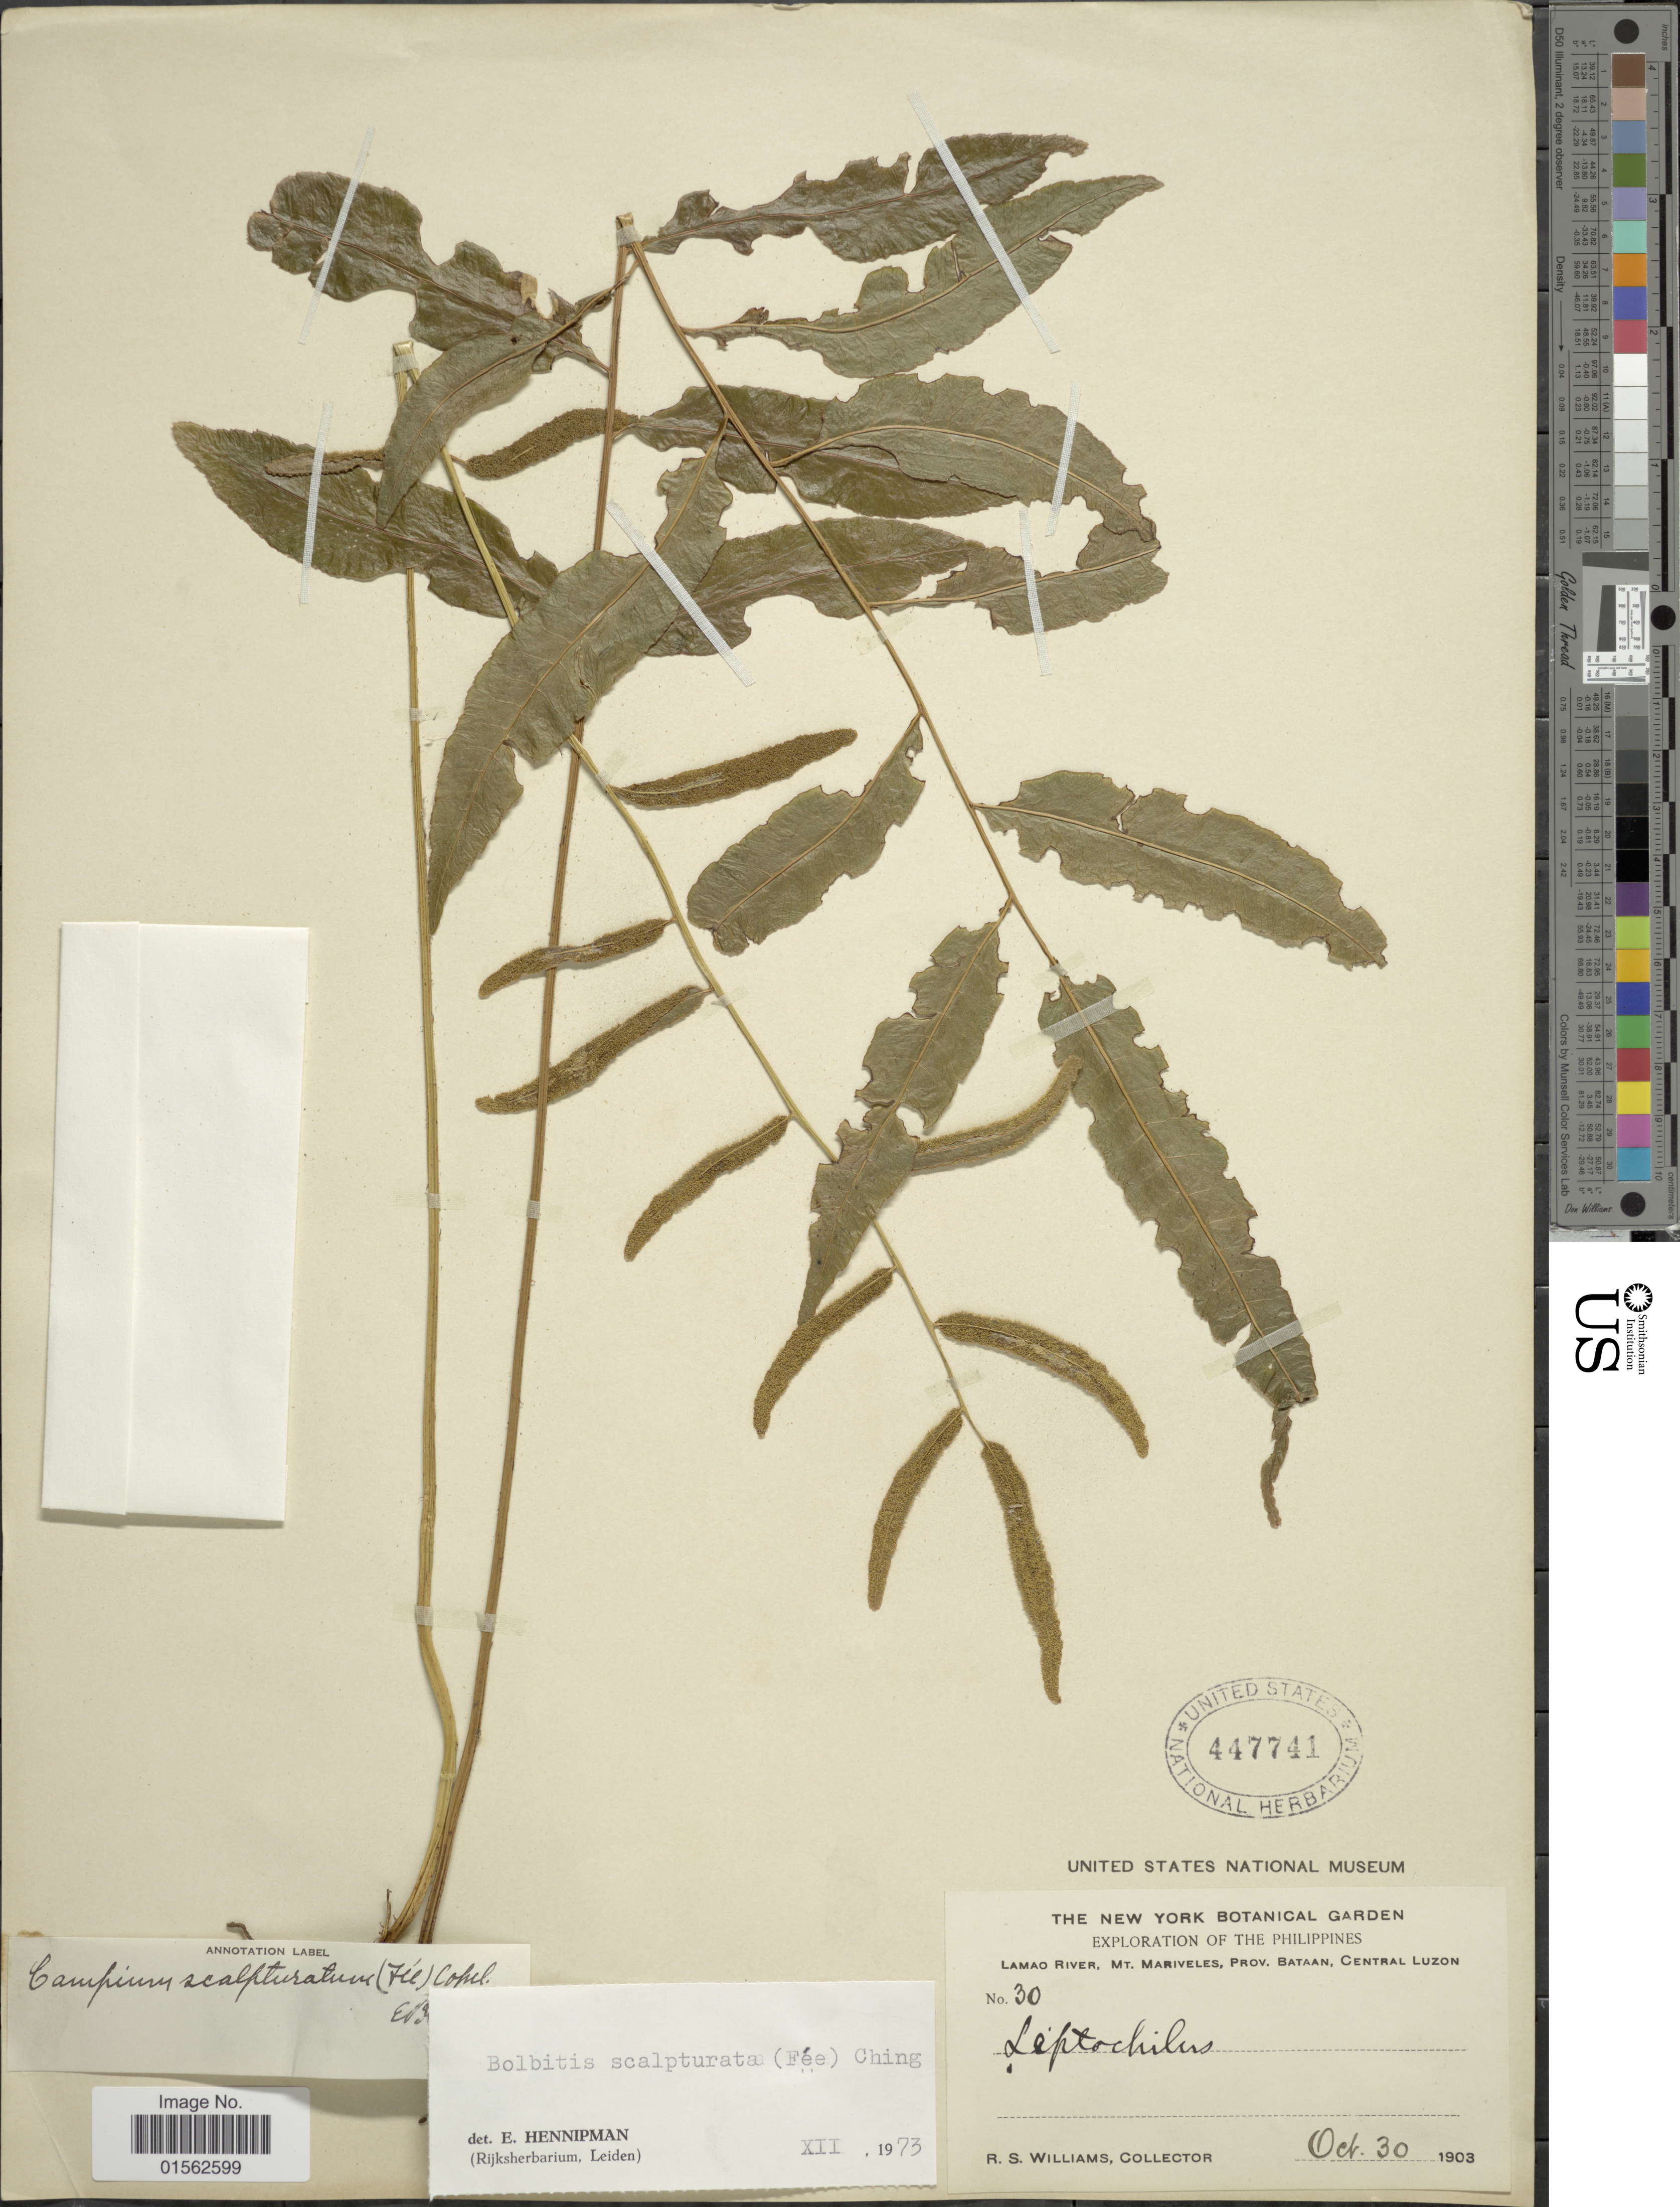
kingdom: Plantae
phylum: Tracheophyta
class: Polypodiopsida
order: Polypodiales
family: Dryopteridaceae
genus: Bolbitis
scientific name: Bolbitis scalpturata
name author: (Fée) Ching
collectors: R. S. Williams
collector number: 30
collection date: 1903-10-30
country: Philippines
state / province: Central Luzon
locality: Lamao River, Mt. Mariveles, Prov. Bataan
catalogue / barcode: US 447741